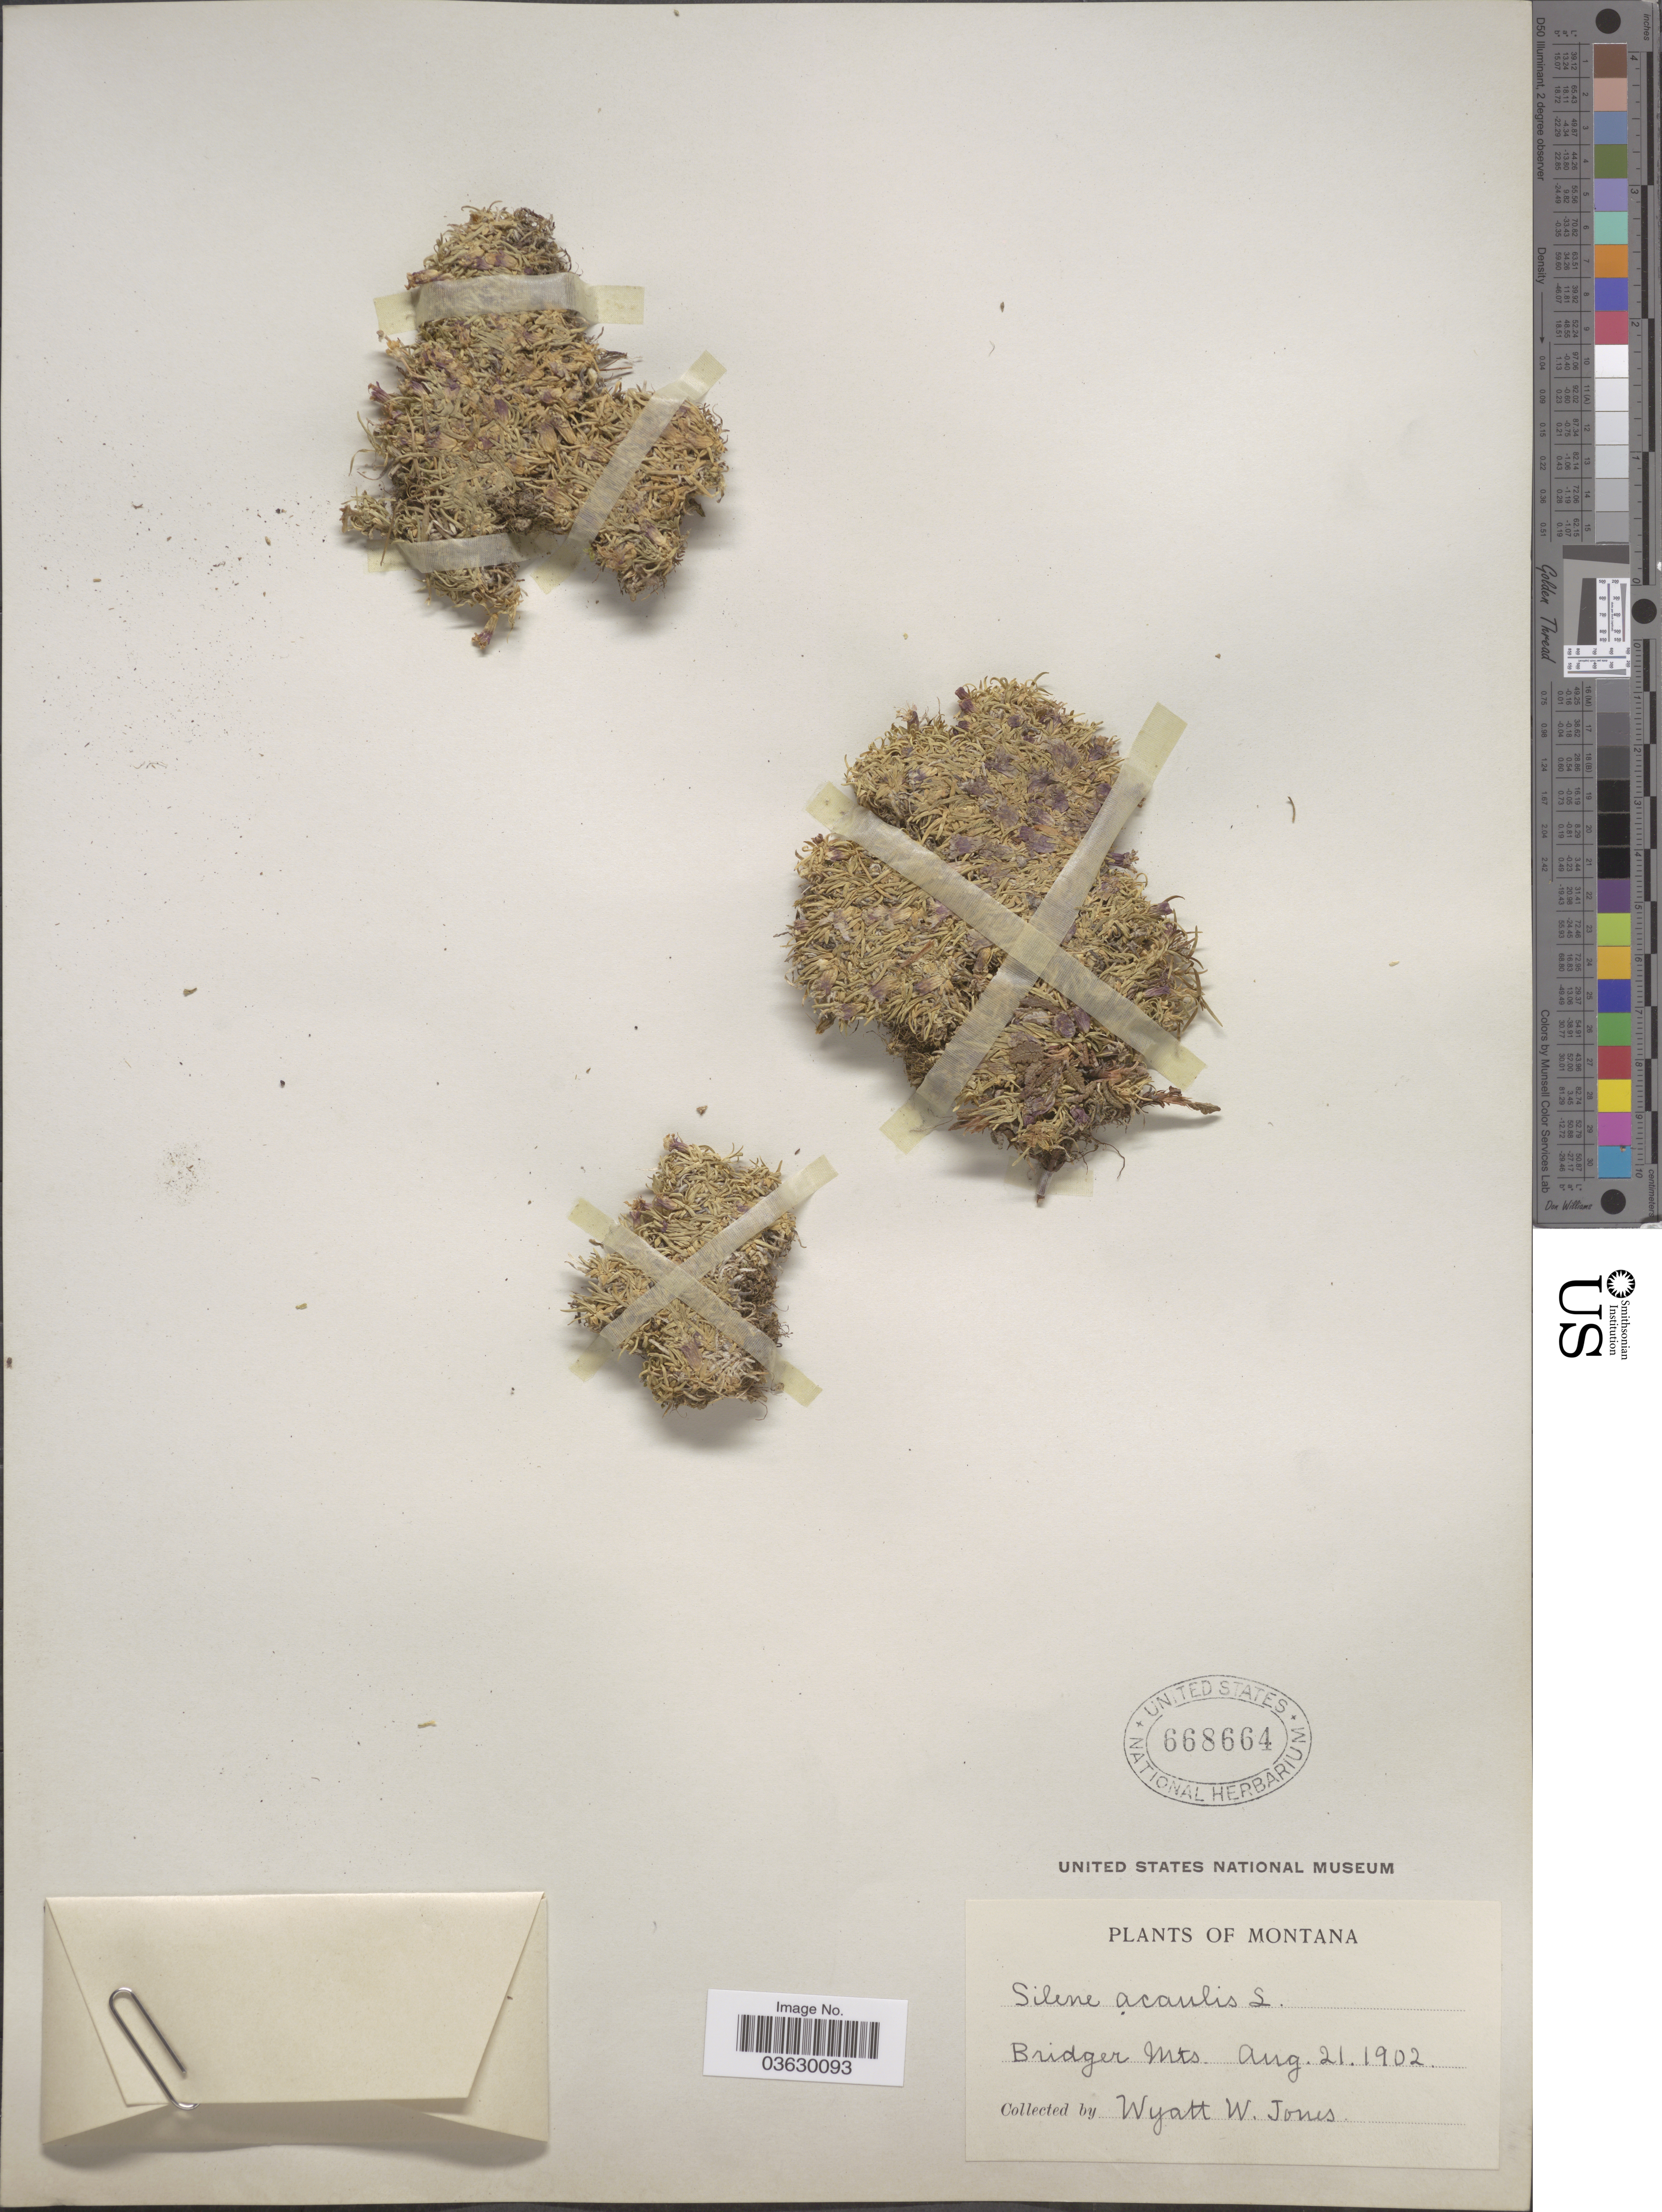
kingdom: Plantae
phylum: Tracheophyta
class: Magnoliopsida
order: Caryophyllales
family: Caryophyllaceae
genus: Silene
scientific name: Silene acaulis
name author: (L.) Jacq.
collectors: W. W. Jones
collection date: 1902-08-21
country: United States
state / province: Montana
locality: Bridger Mts.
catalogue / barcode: US 668664